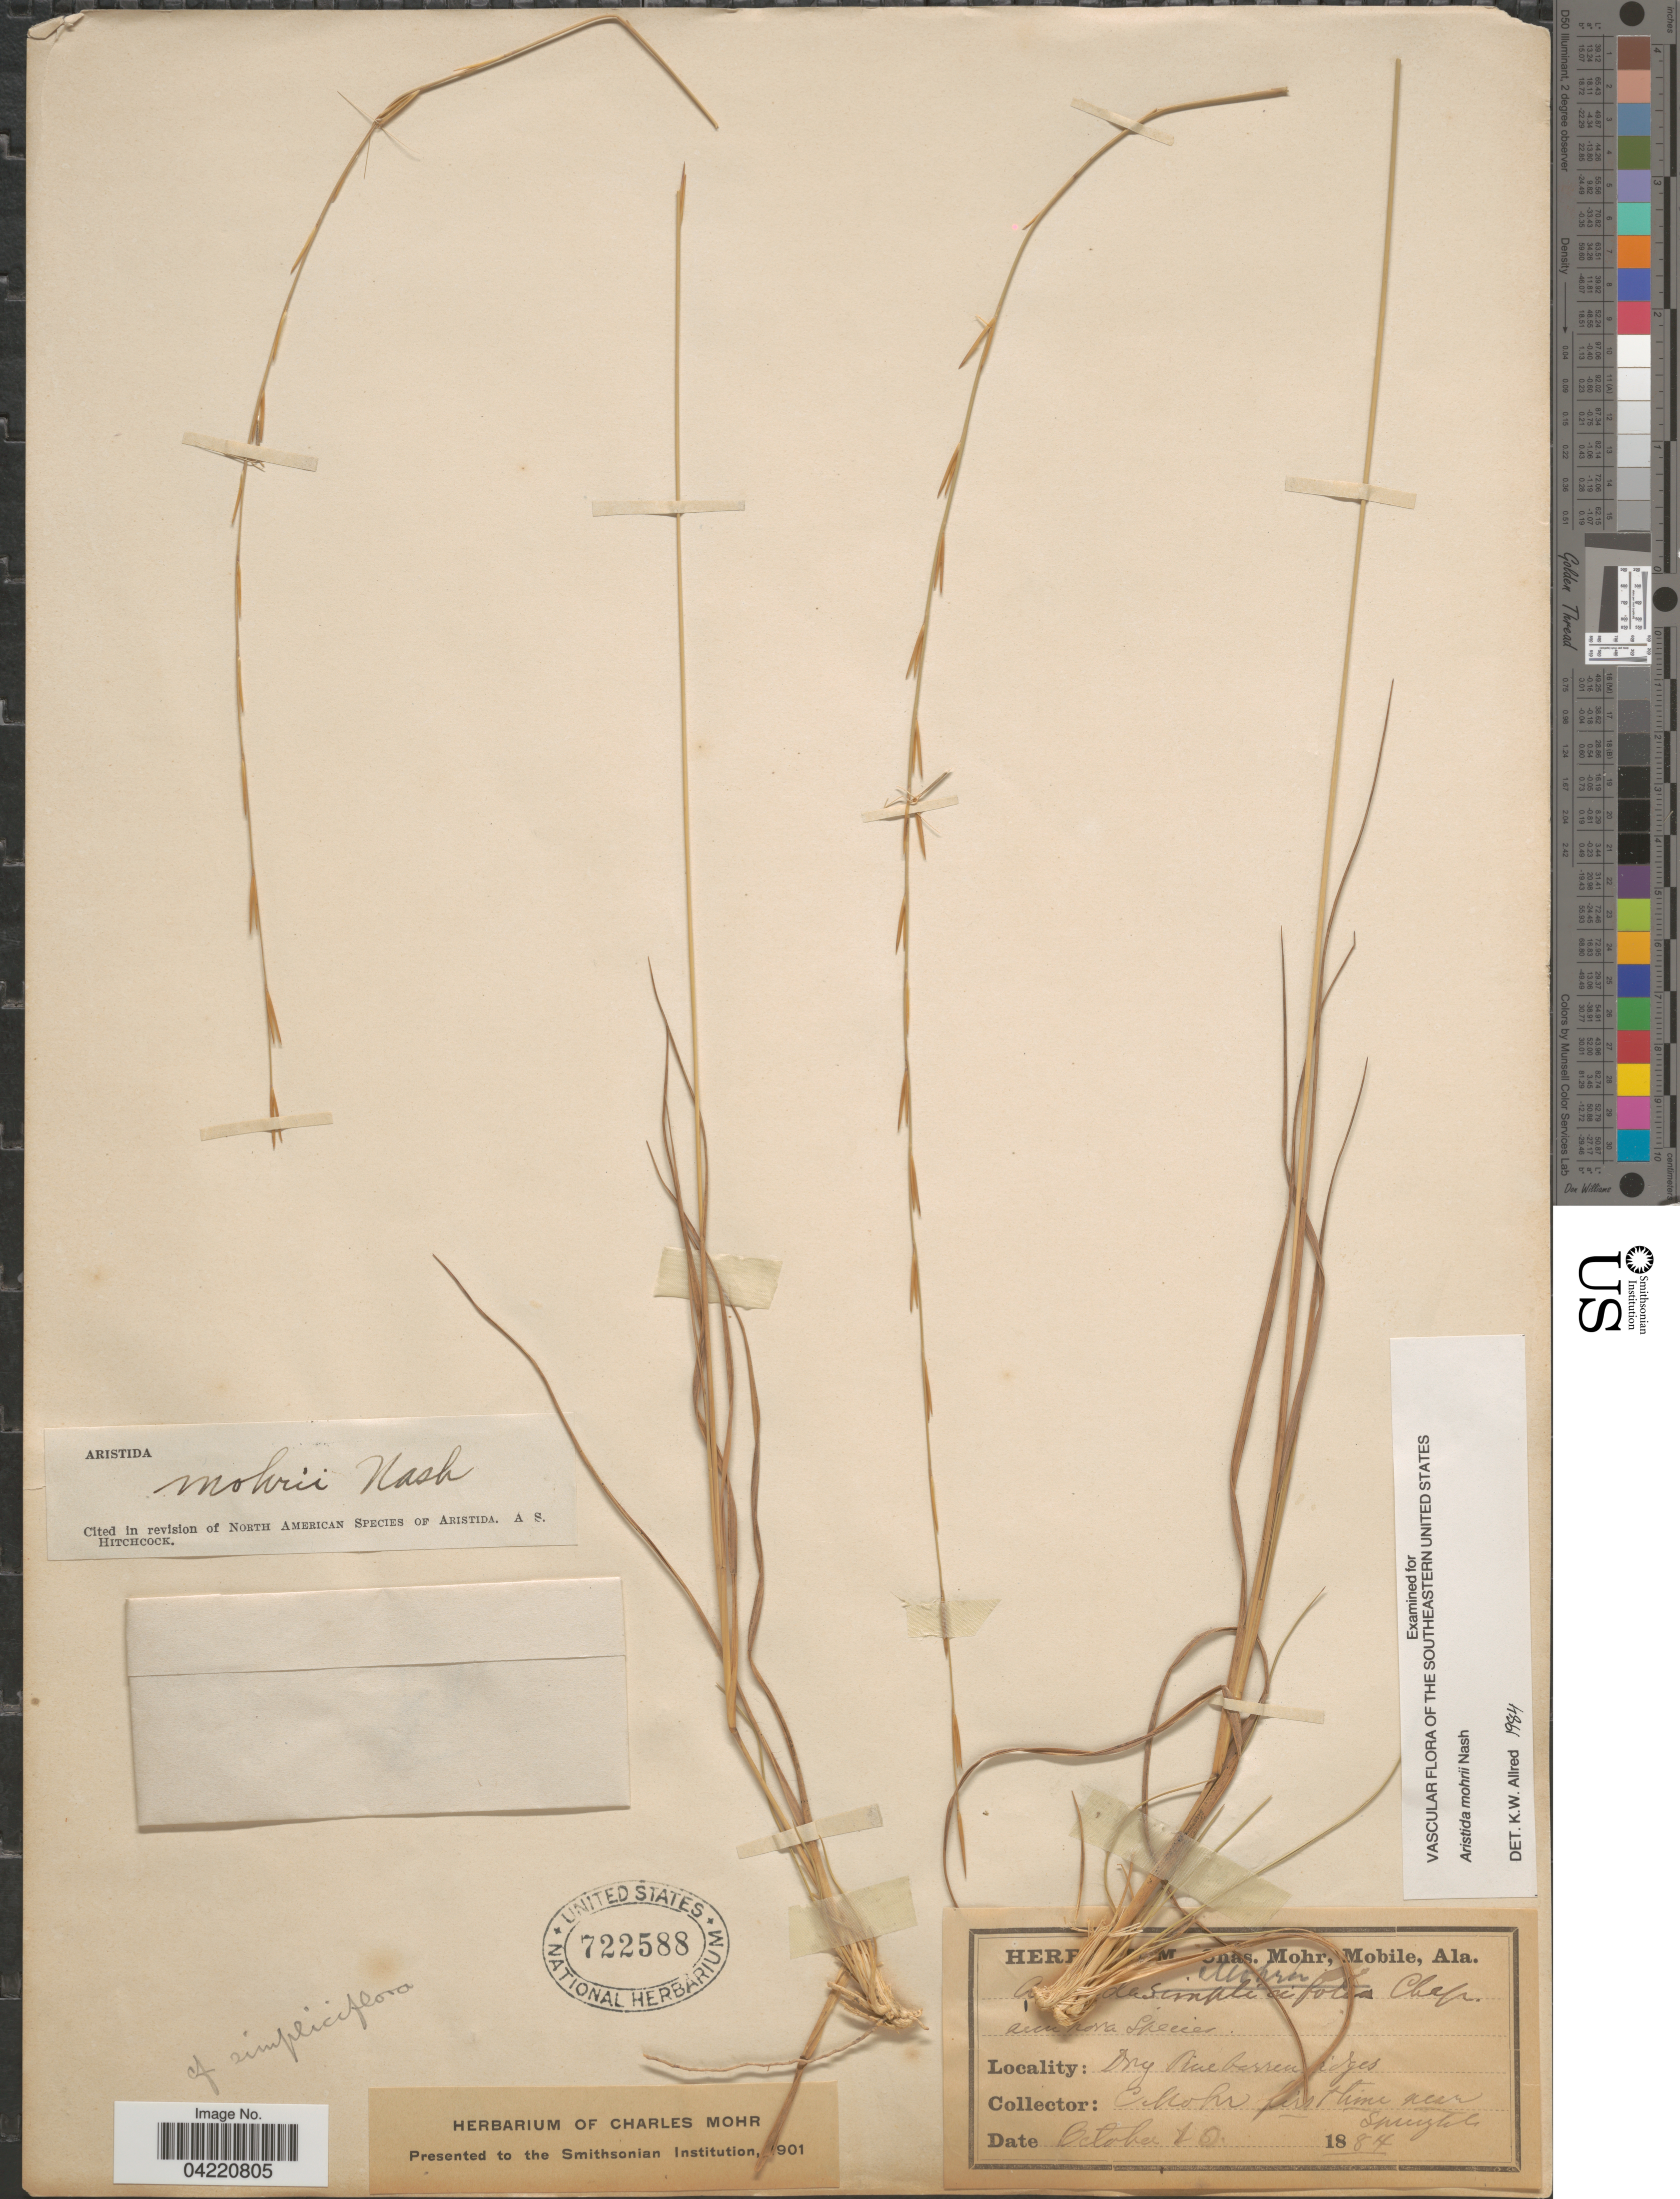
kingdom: Plantae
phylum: Tracheophyta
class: Liliopsida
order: Poales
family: Poaceae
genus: Aristida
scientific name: Aristida mohrii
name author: Nash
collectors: C. T. Mohr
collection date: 1884-10-10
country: United States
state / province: Alabama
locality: Near Springhill.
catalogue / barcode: US 722588